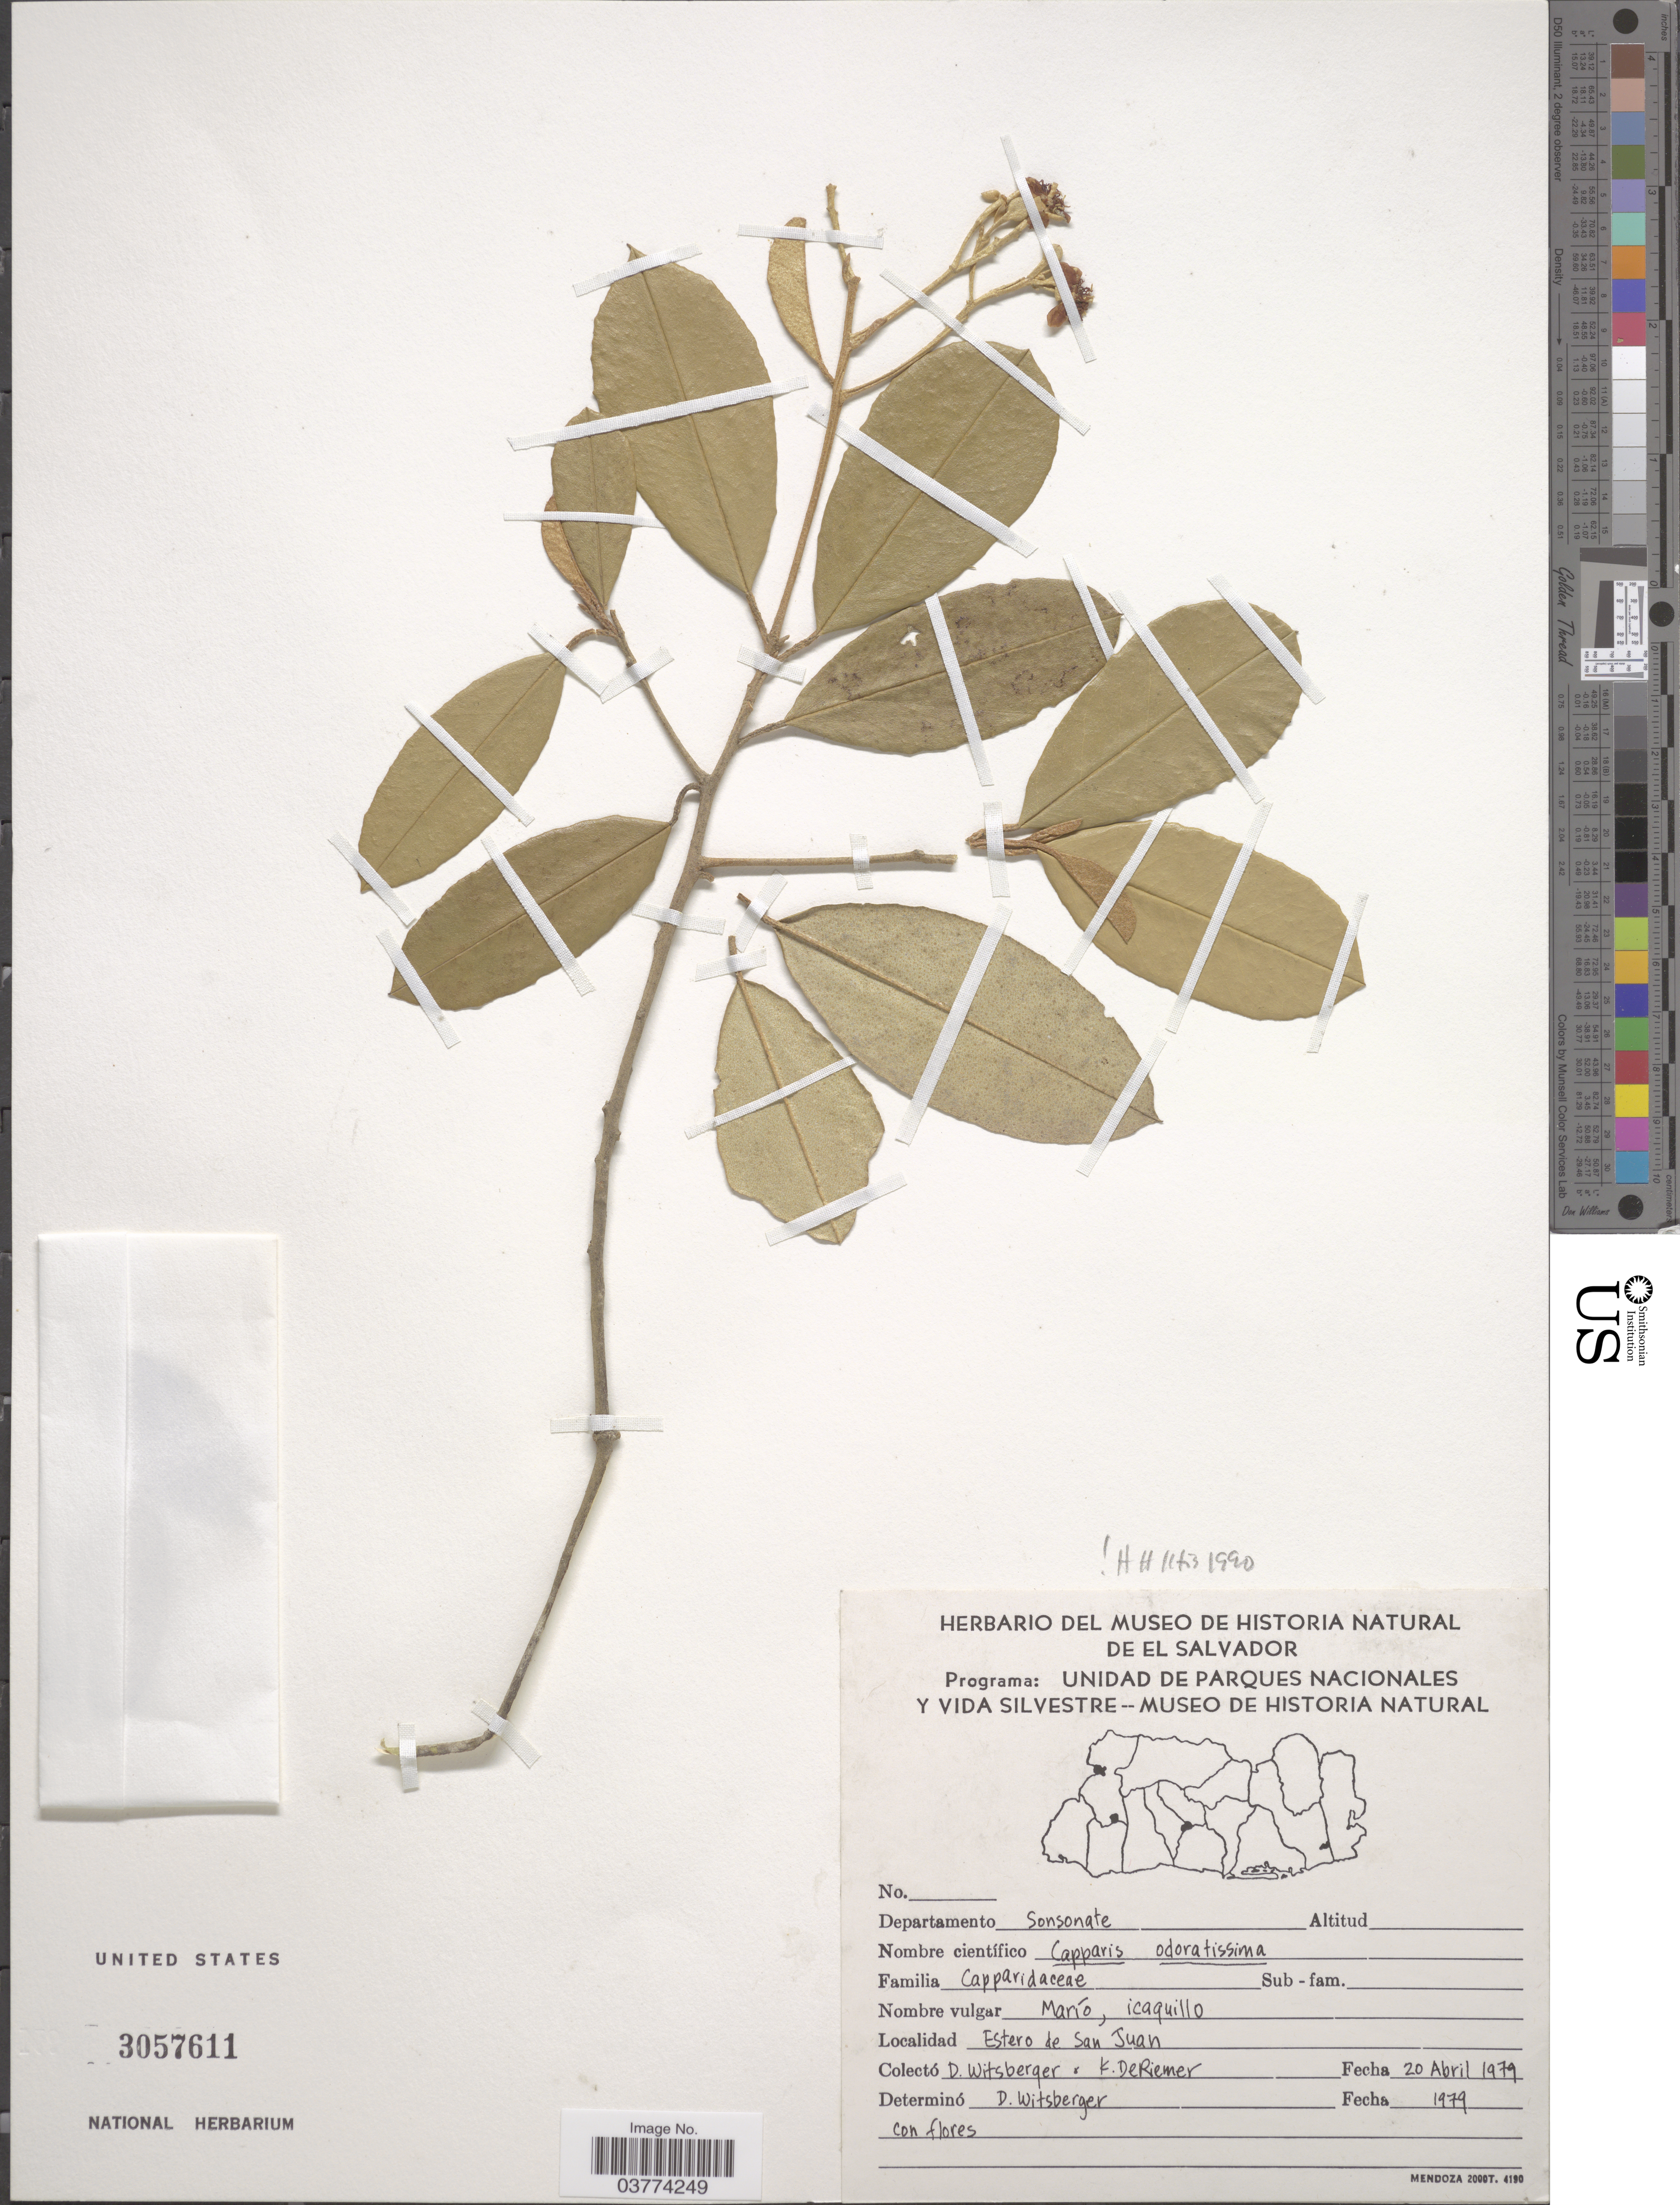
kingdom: Plantae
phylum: Tracheophyta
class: Magnoliopsida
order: Brassicales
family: Capparaceae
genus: Quadrella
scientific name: Quadrella odoratissima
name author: (Jacq.) Hutch.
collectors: D. Witsberger & K. DeRiemer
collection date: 1979-04-20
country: El Salvador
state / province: Sonsonate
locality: Departamento Sonsonate. Estero de San Juan.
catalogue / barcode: US 3057611